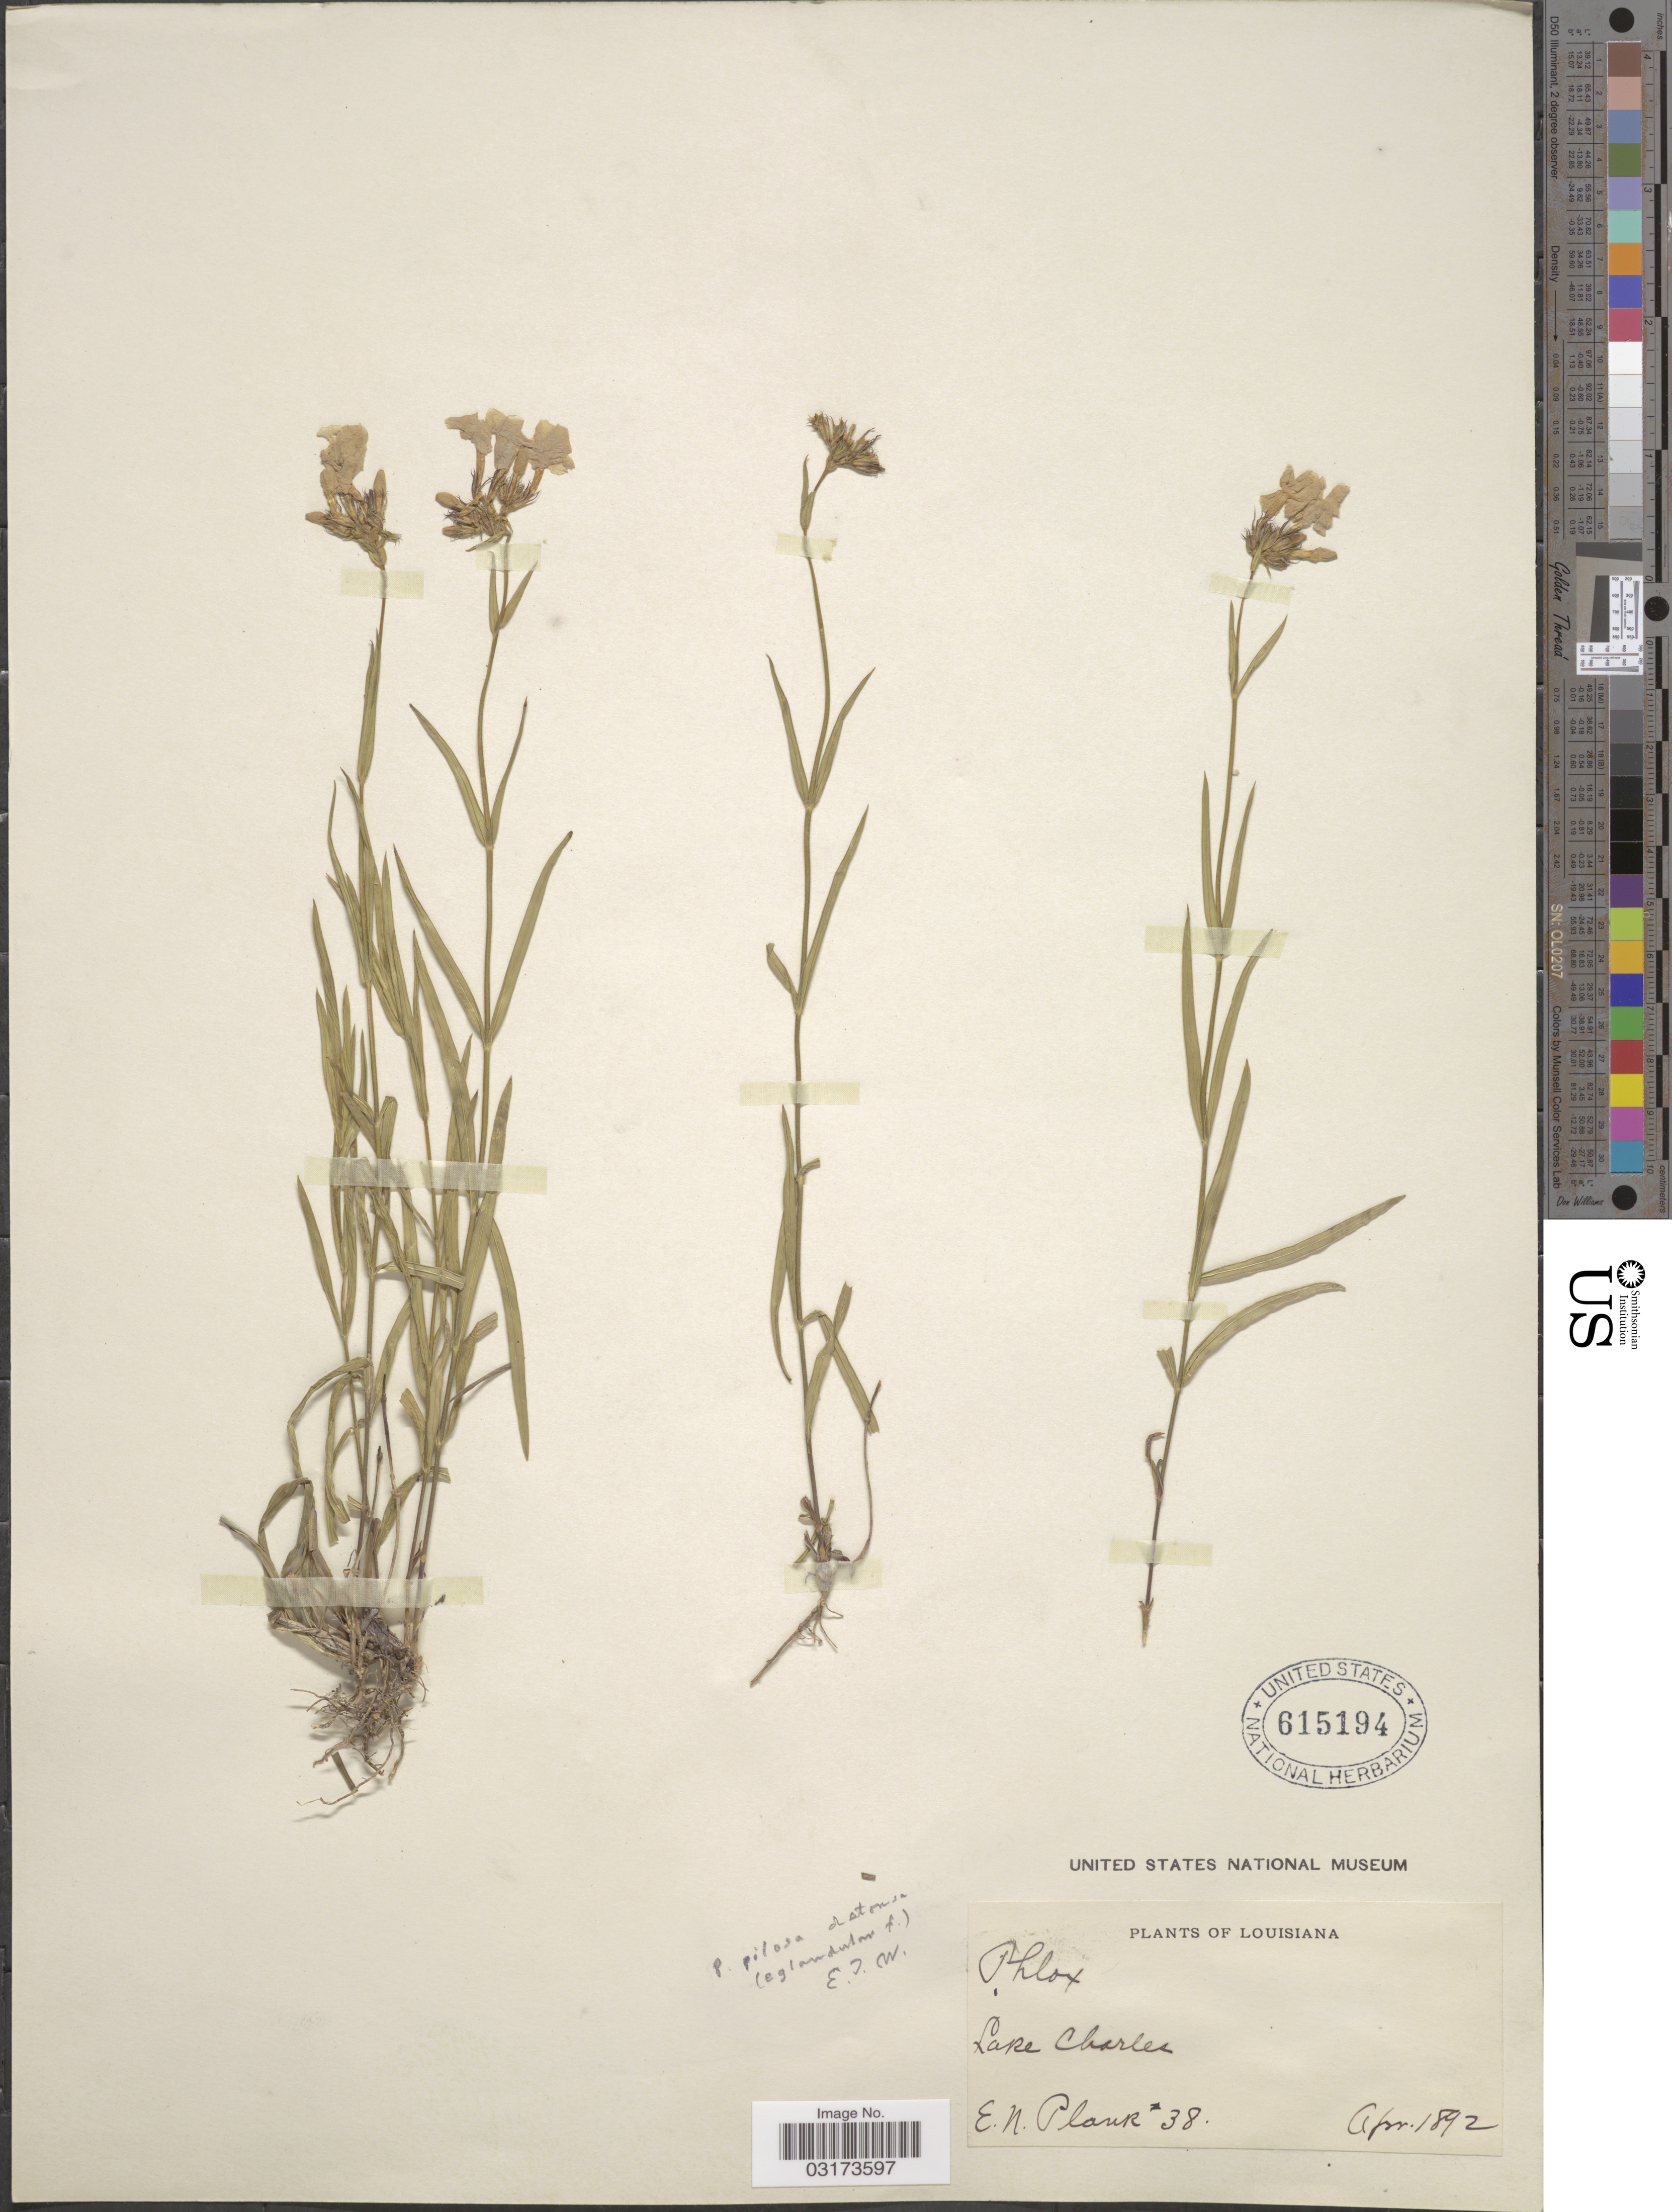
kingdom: Plantae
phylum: Tracheophyta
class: Magnoliopsida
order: Ericales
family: Polemoniaceae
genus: Phlox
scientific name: Phlox pilosa var. detonsa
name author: A. Gray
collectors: E. Plank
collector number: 38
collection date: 1892-04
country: United States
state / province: Louisiana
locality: Lake Charles.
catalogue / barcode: US 615194